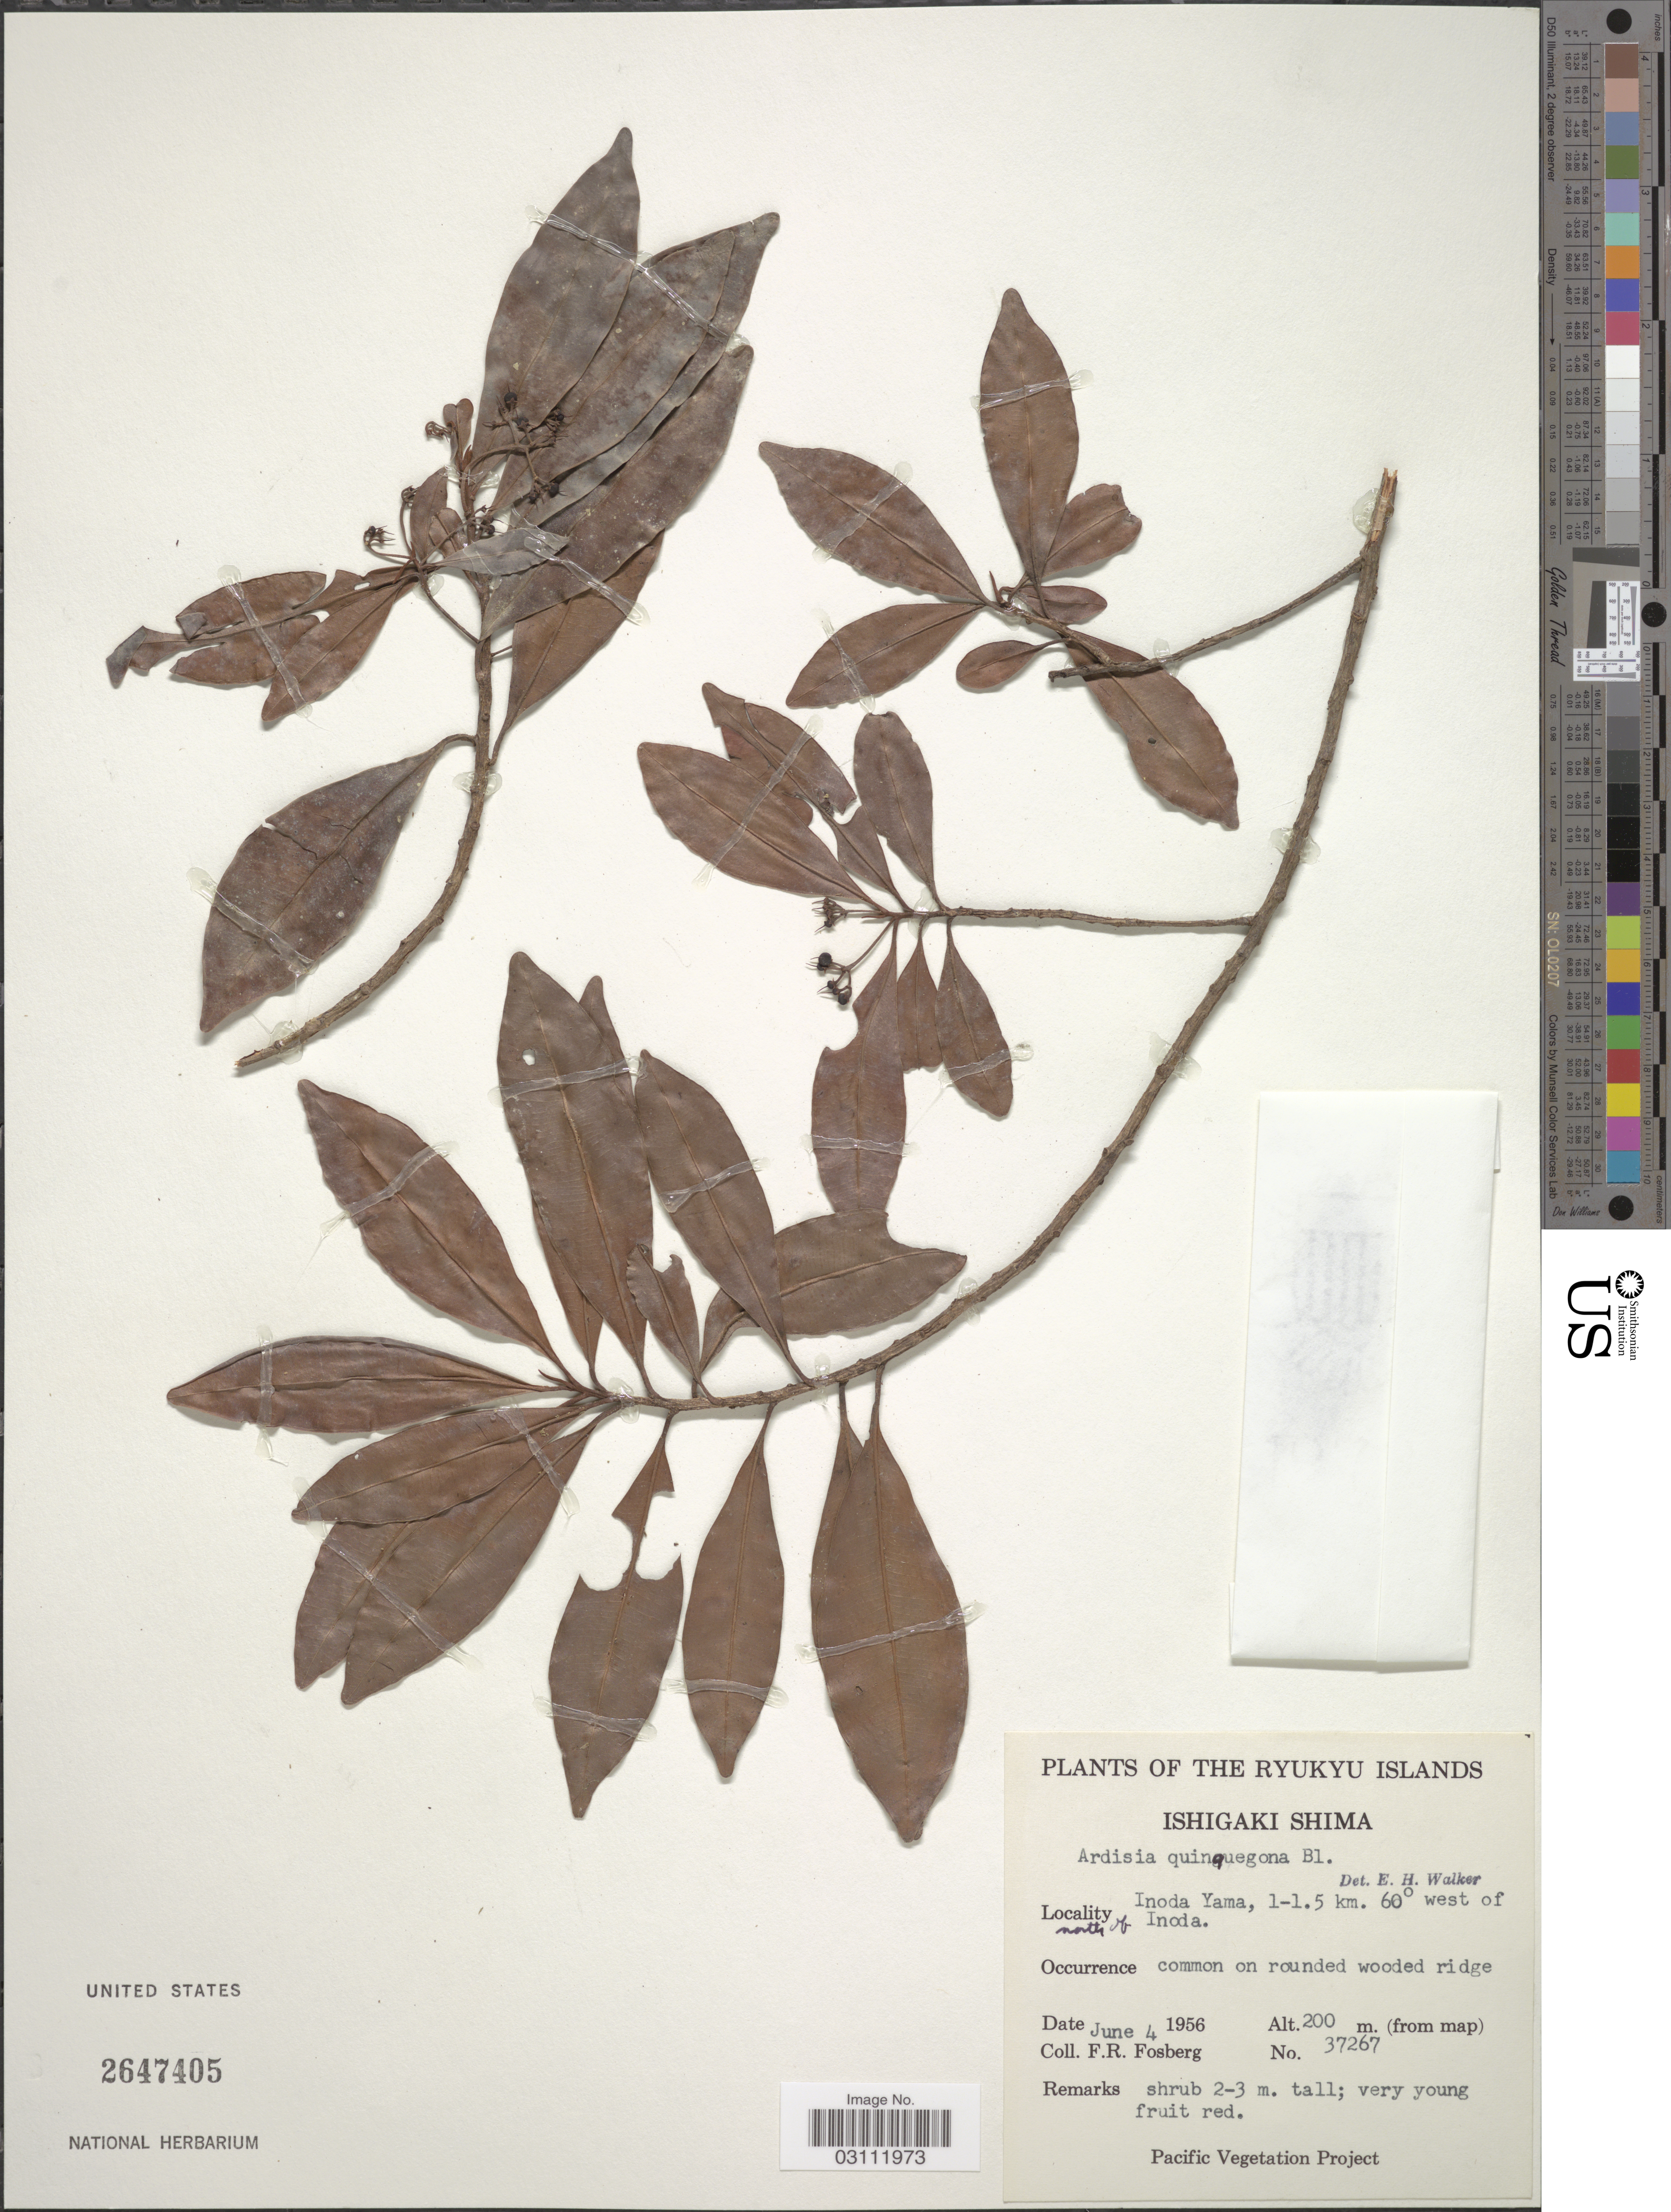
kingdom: Plantae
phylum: Tracheophyta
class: Magnoliopsida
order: Ericales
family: Primulaceae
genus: Ardisia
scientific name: Ardisia quinquegona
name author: Blume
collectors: F. R. Fosberg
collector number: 37267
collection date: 1956-06-04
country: Japan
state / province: Okinawa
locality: Ryukyu Islands. Ishigaki Shima. Inoda Yama, 1-1.5 km. 60° west of north of Inoda.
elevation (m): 200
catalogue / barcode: US 2647405